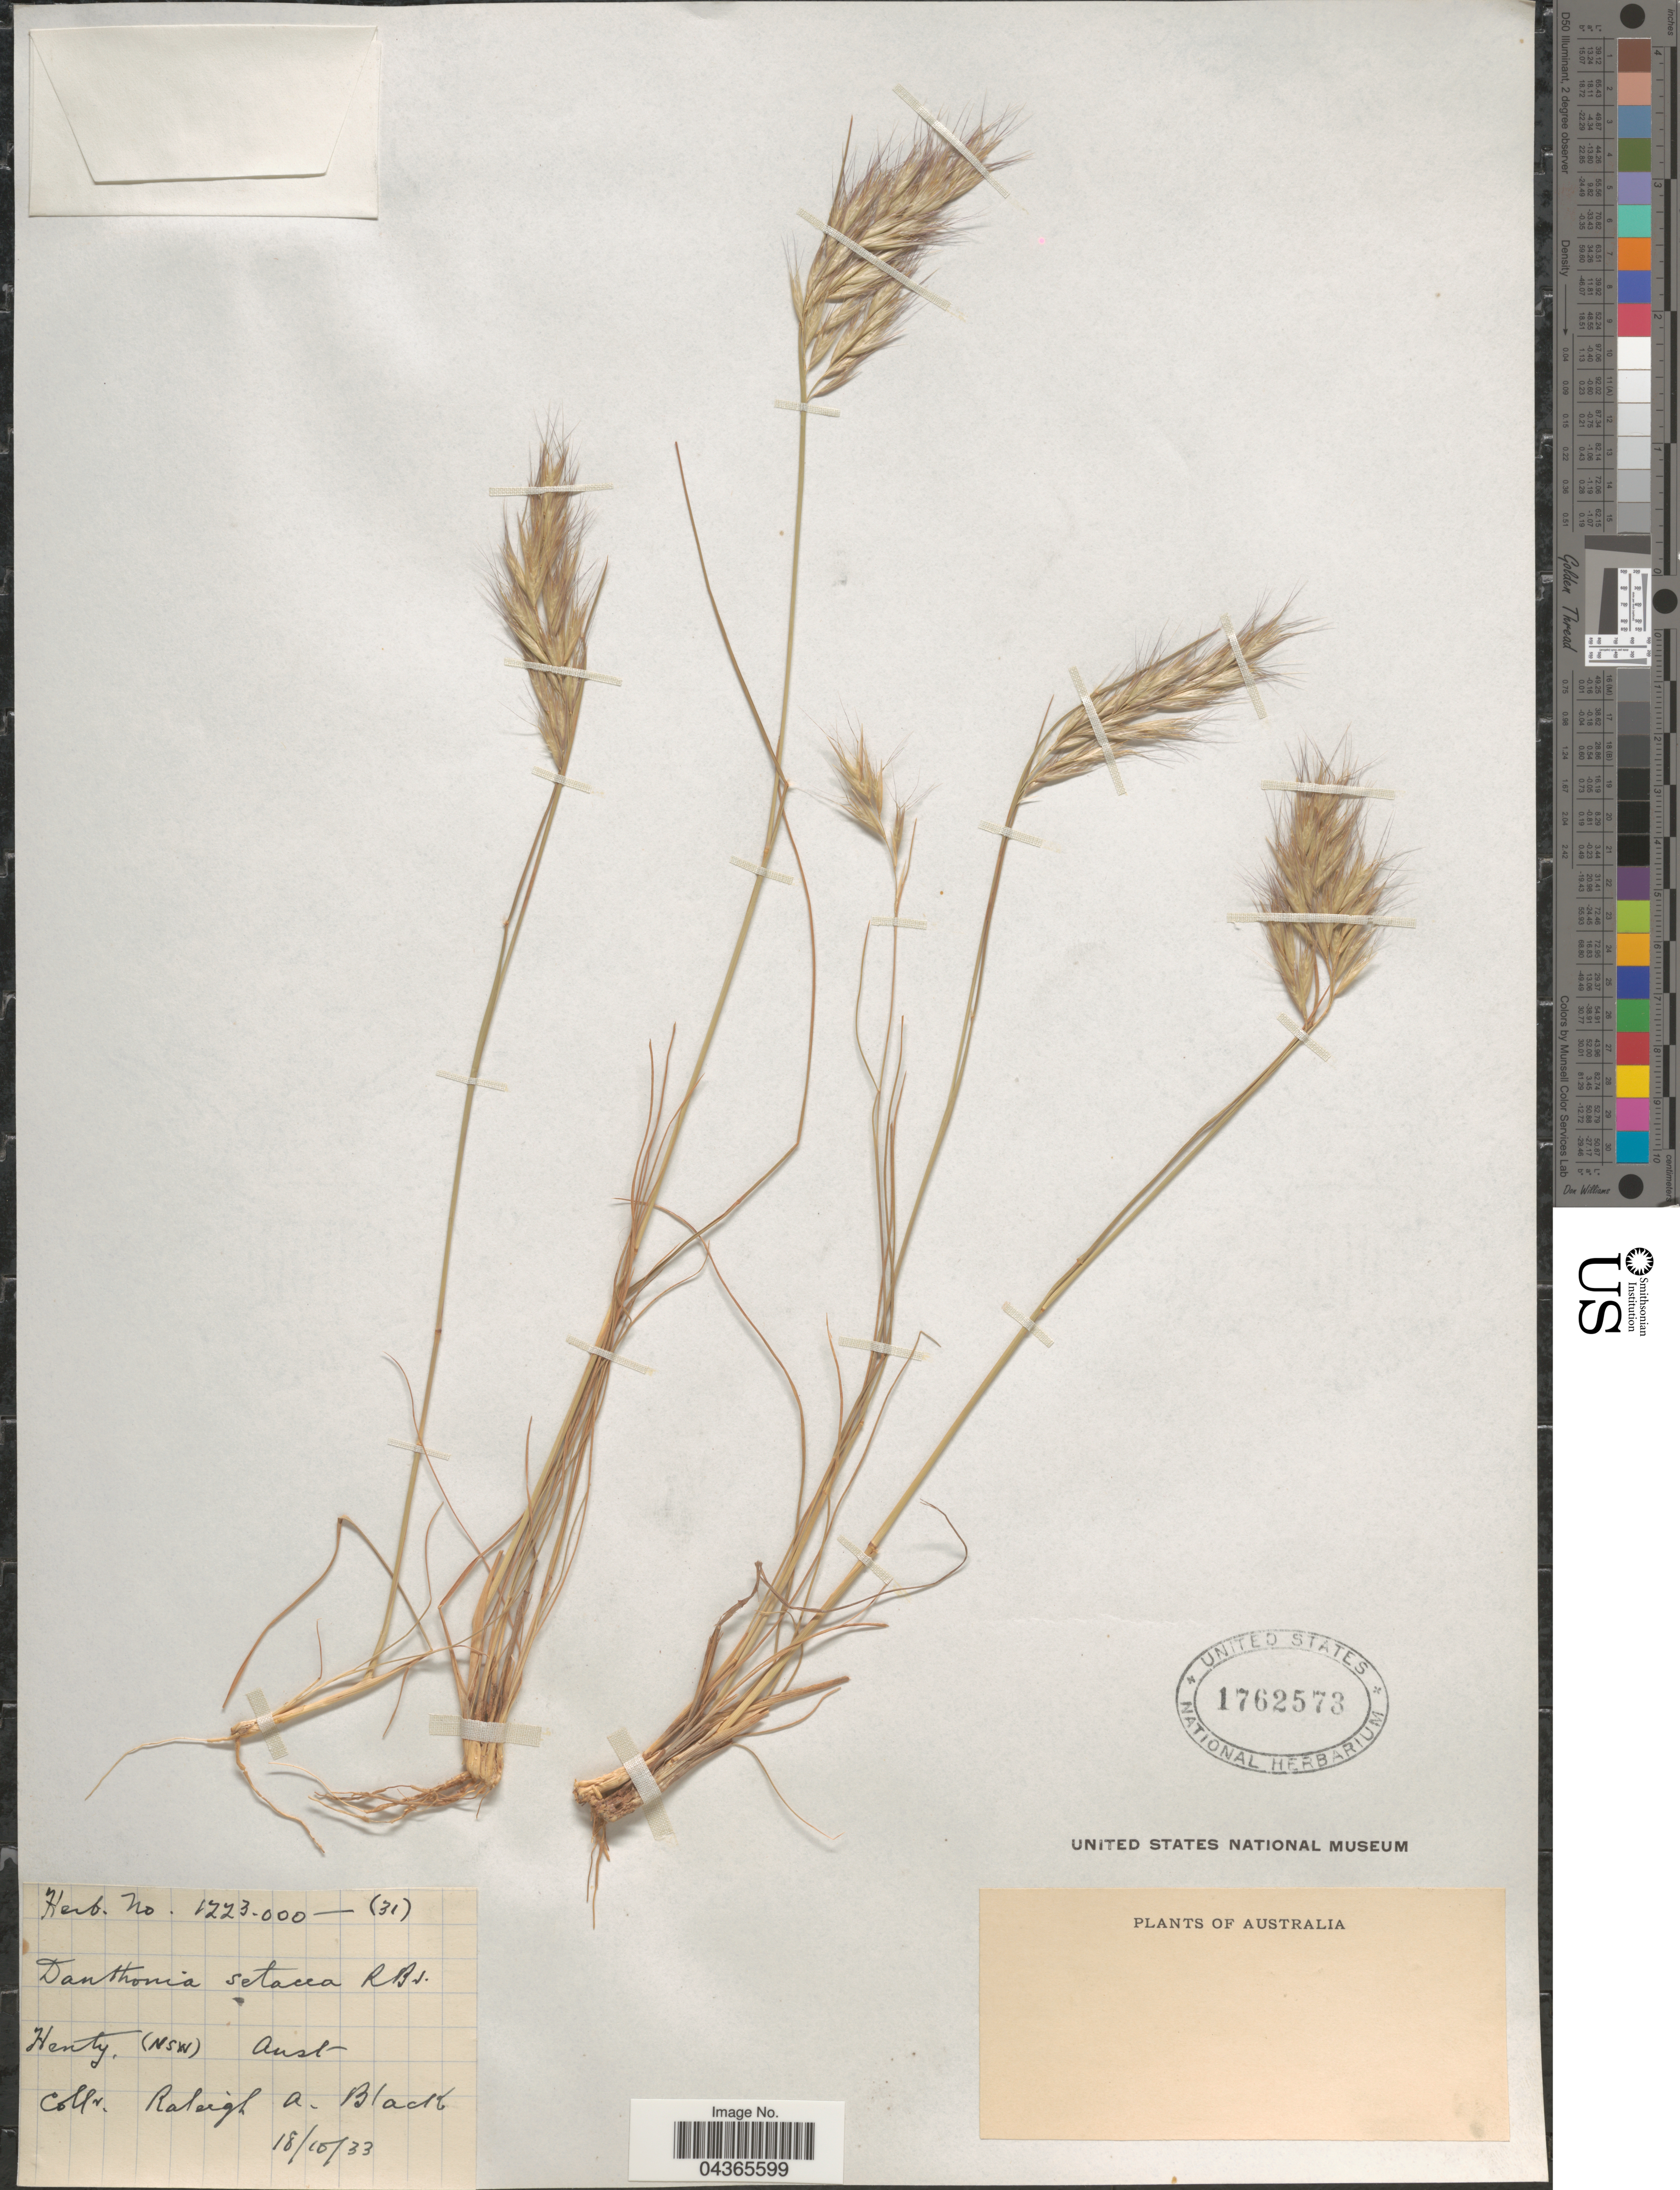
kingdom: Plantae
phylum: Tracheophyta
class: Liliopsida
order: Poales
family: Poaceae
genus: Rytidosperma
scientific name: Rytidosperma setaceum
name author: (R. Br.) Connor & Edgar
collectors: R. A. Black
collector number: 1223000-(31)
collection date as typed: Transcribed d/m/y: 18/10/33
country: Australia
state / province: New South Wales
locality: Henty.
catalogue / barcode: US 1762573